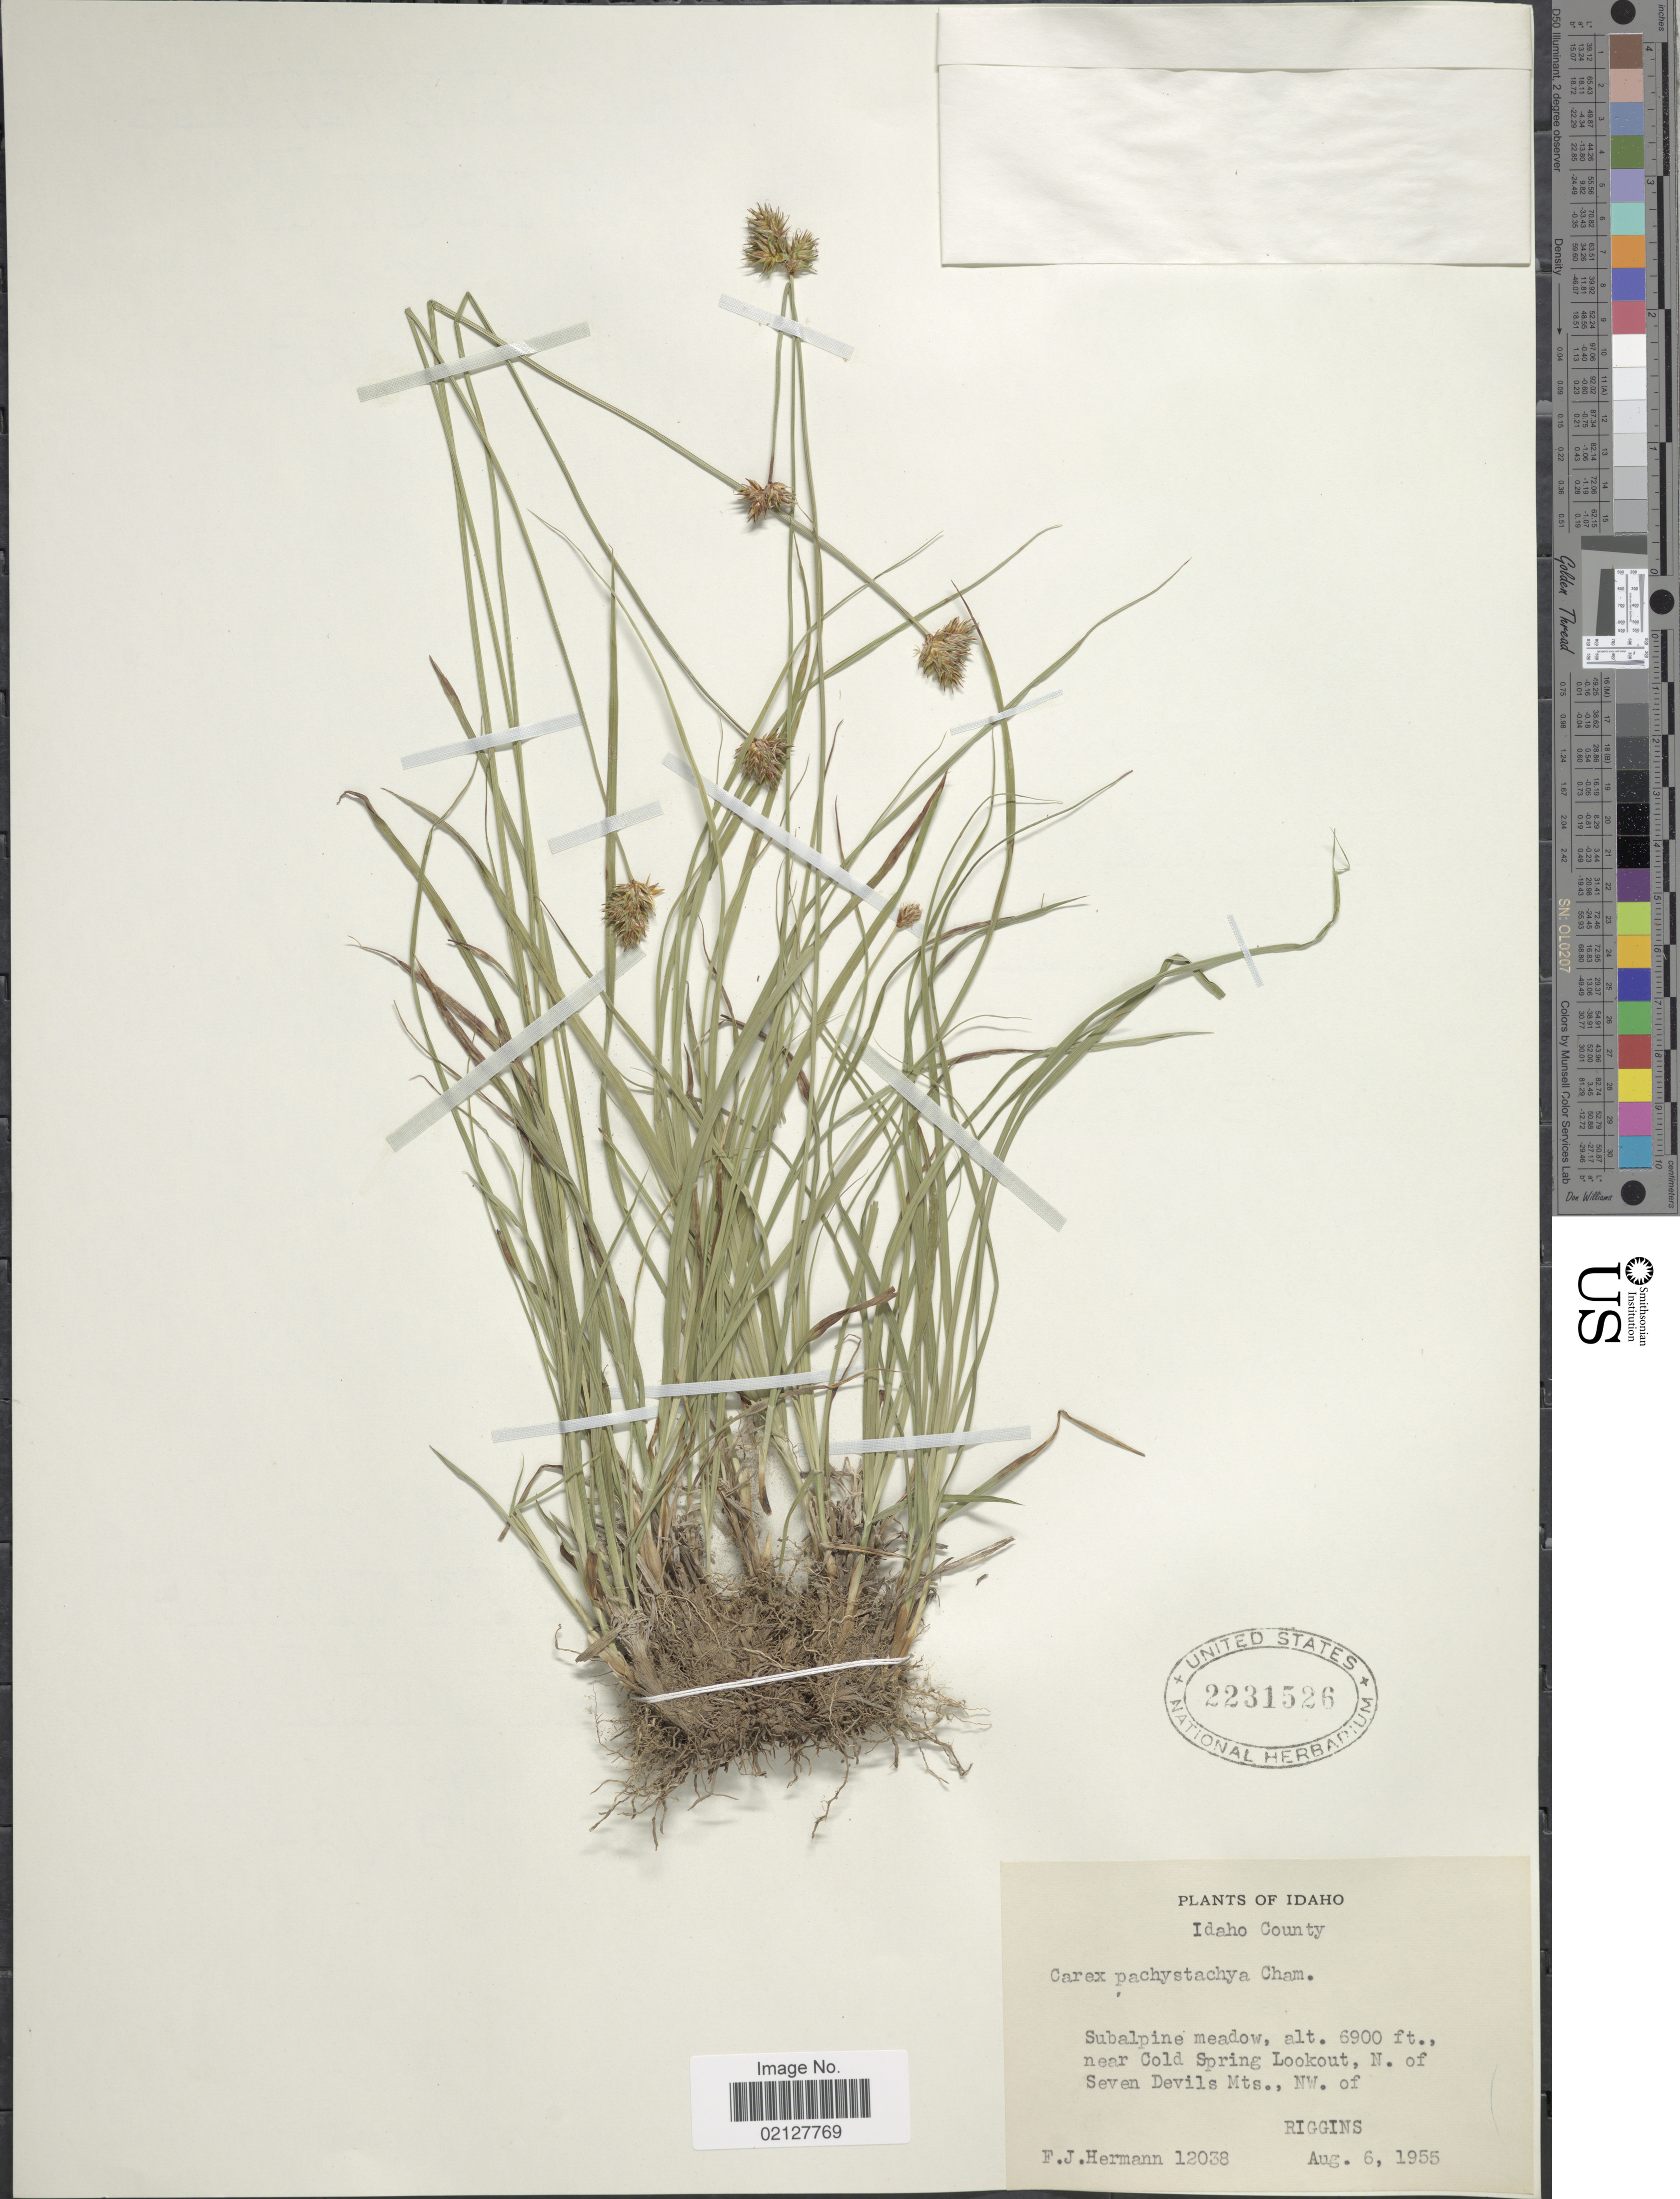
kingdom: Plantae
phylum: Tracheophyta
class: Liliopsida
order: Poales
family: Cyperaceae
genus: Carex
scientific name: Carex pachystachya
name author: Cham. ex Steud.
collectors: F. J. Hermann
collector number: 12038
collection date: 1955-08-06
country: United States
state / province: Idaho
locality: Subalpine meadow, near Cold Spring Lookout, N. of Seven Devils Mts., NW. of Riggins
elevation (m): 2103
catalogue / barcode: US 2231526